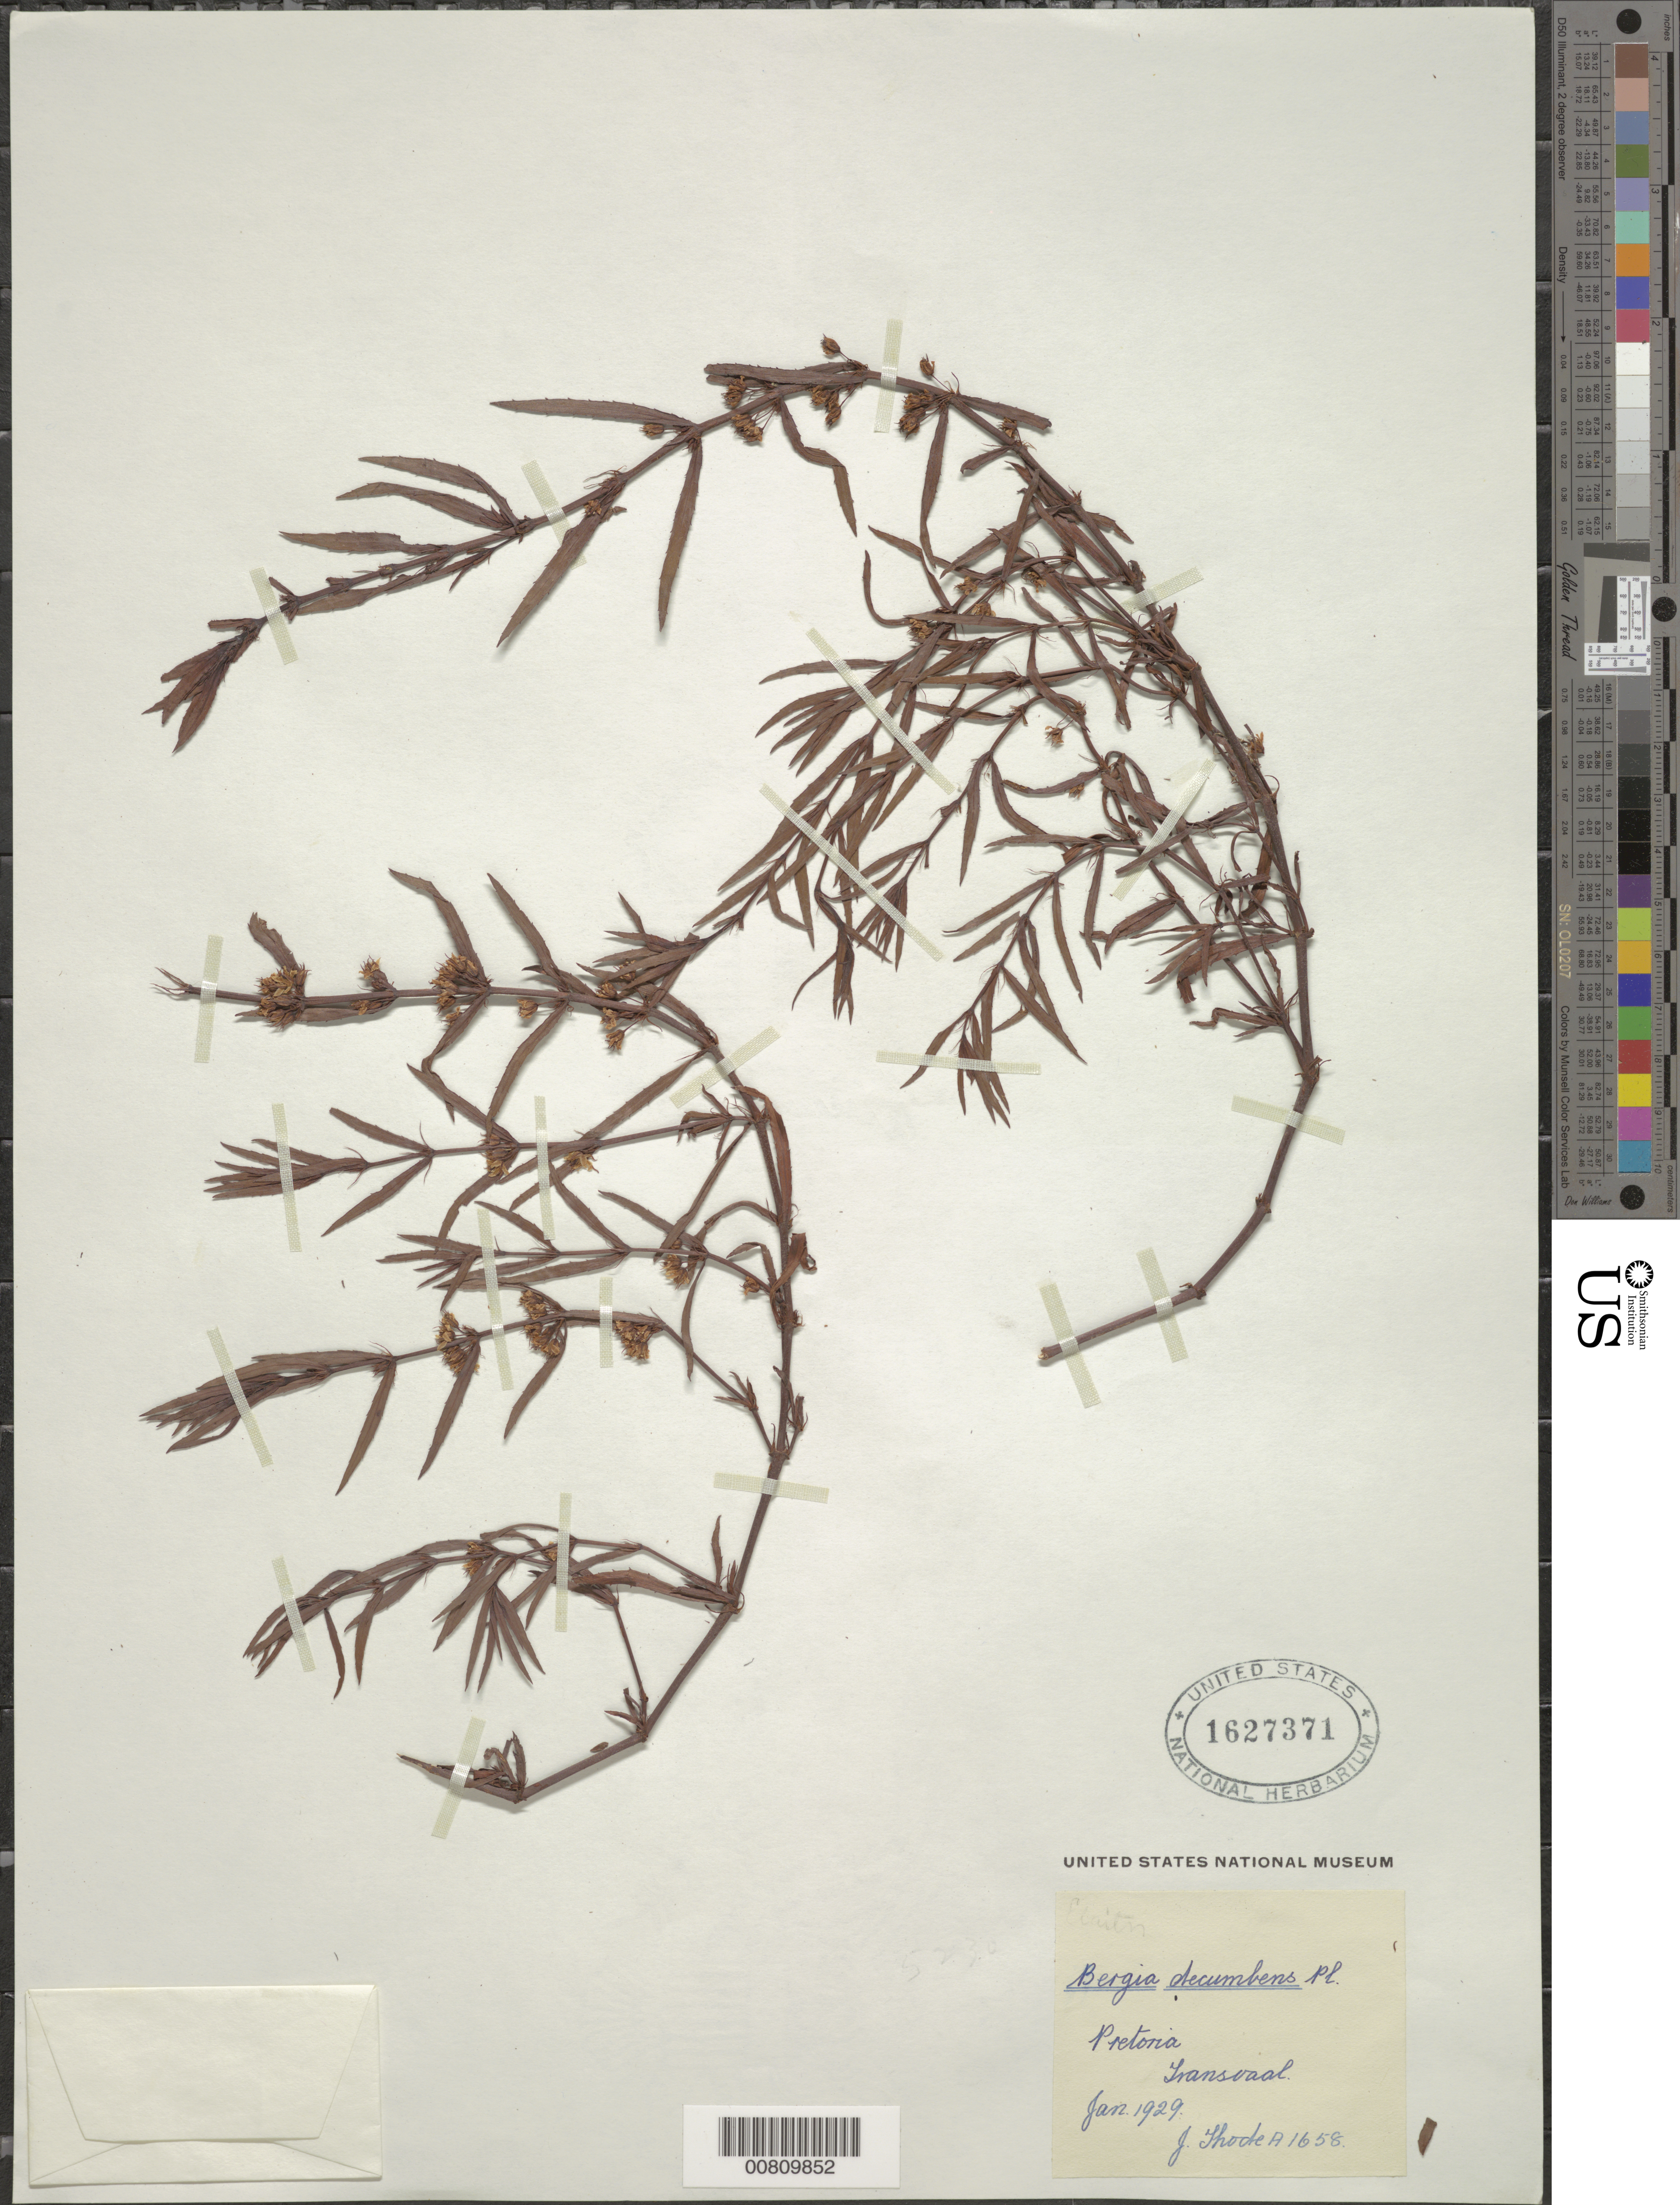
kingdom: Plantae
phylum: Tracheophyta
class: Magnoliopsida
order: Malpighiales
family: Elatinaceae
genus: Bergia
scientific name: Bergia decumbens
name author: Planch. ex Harv.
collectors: J. Thode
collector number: A1658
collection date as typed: Jan 1929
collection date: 1929-01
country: South Africa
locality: Transvaal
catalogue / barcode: US 1627371